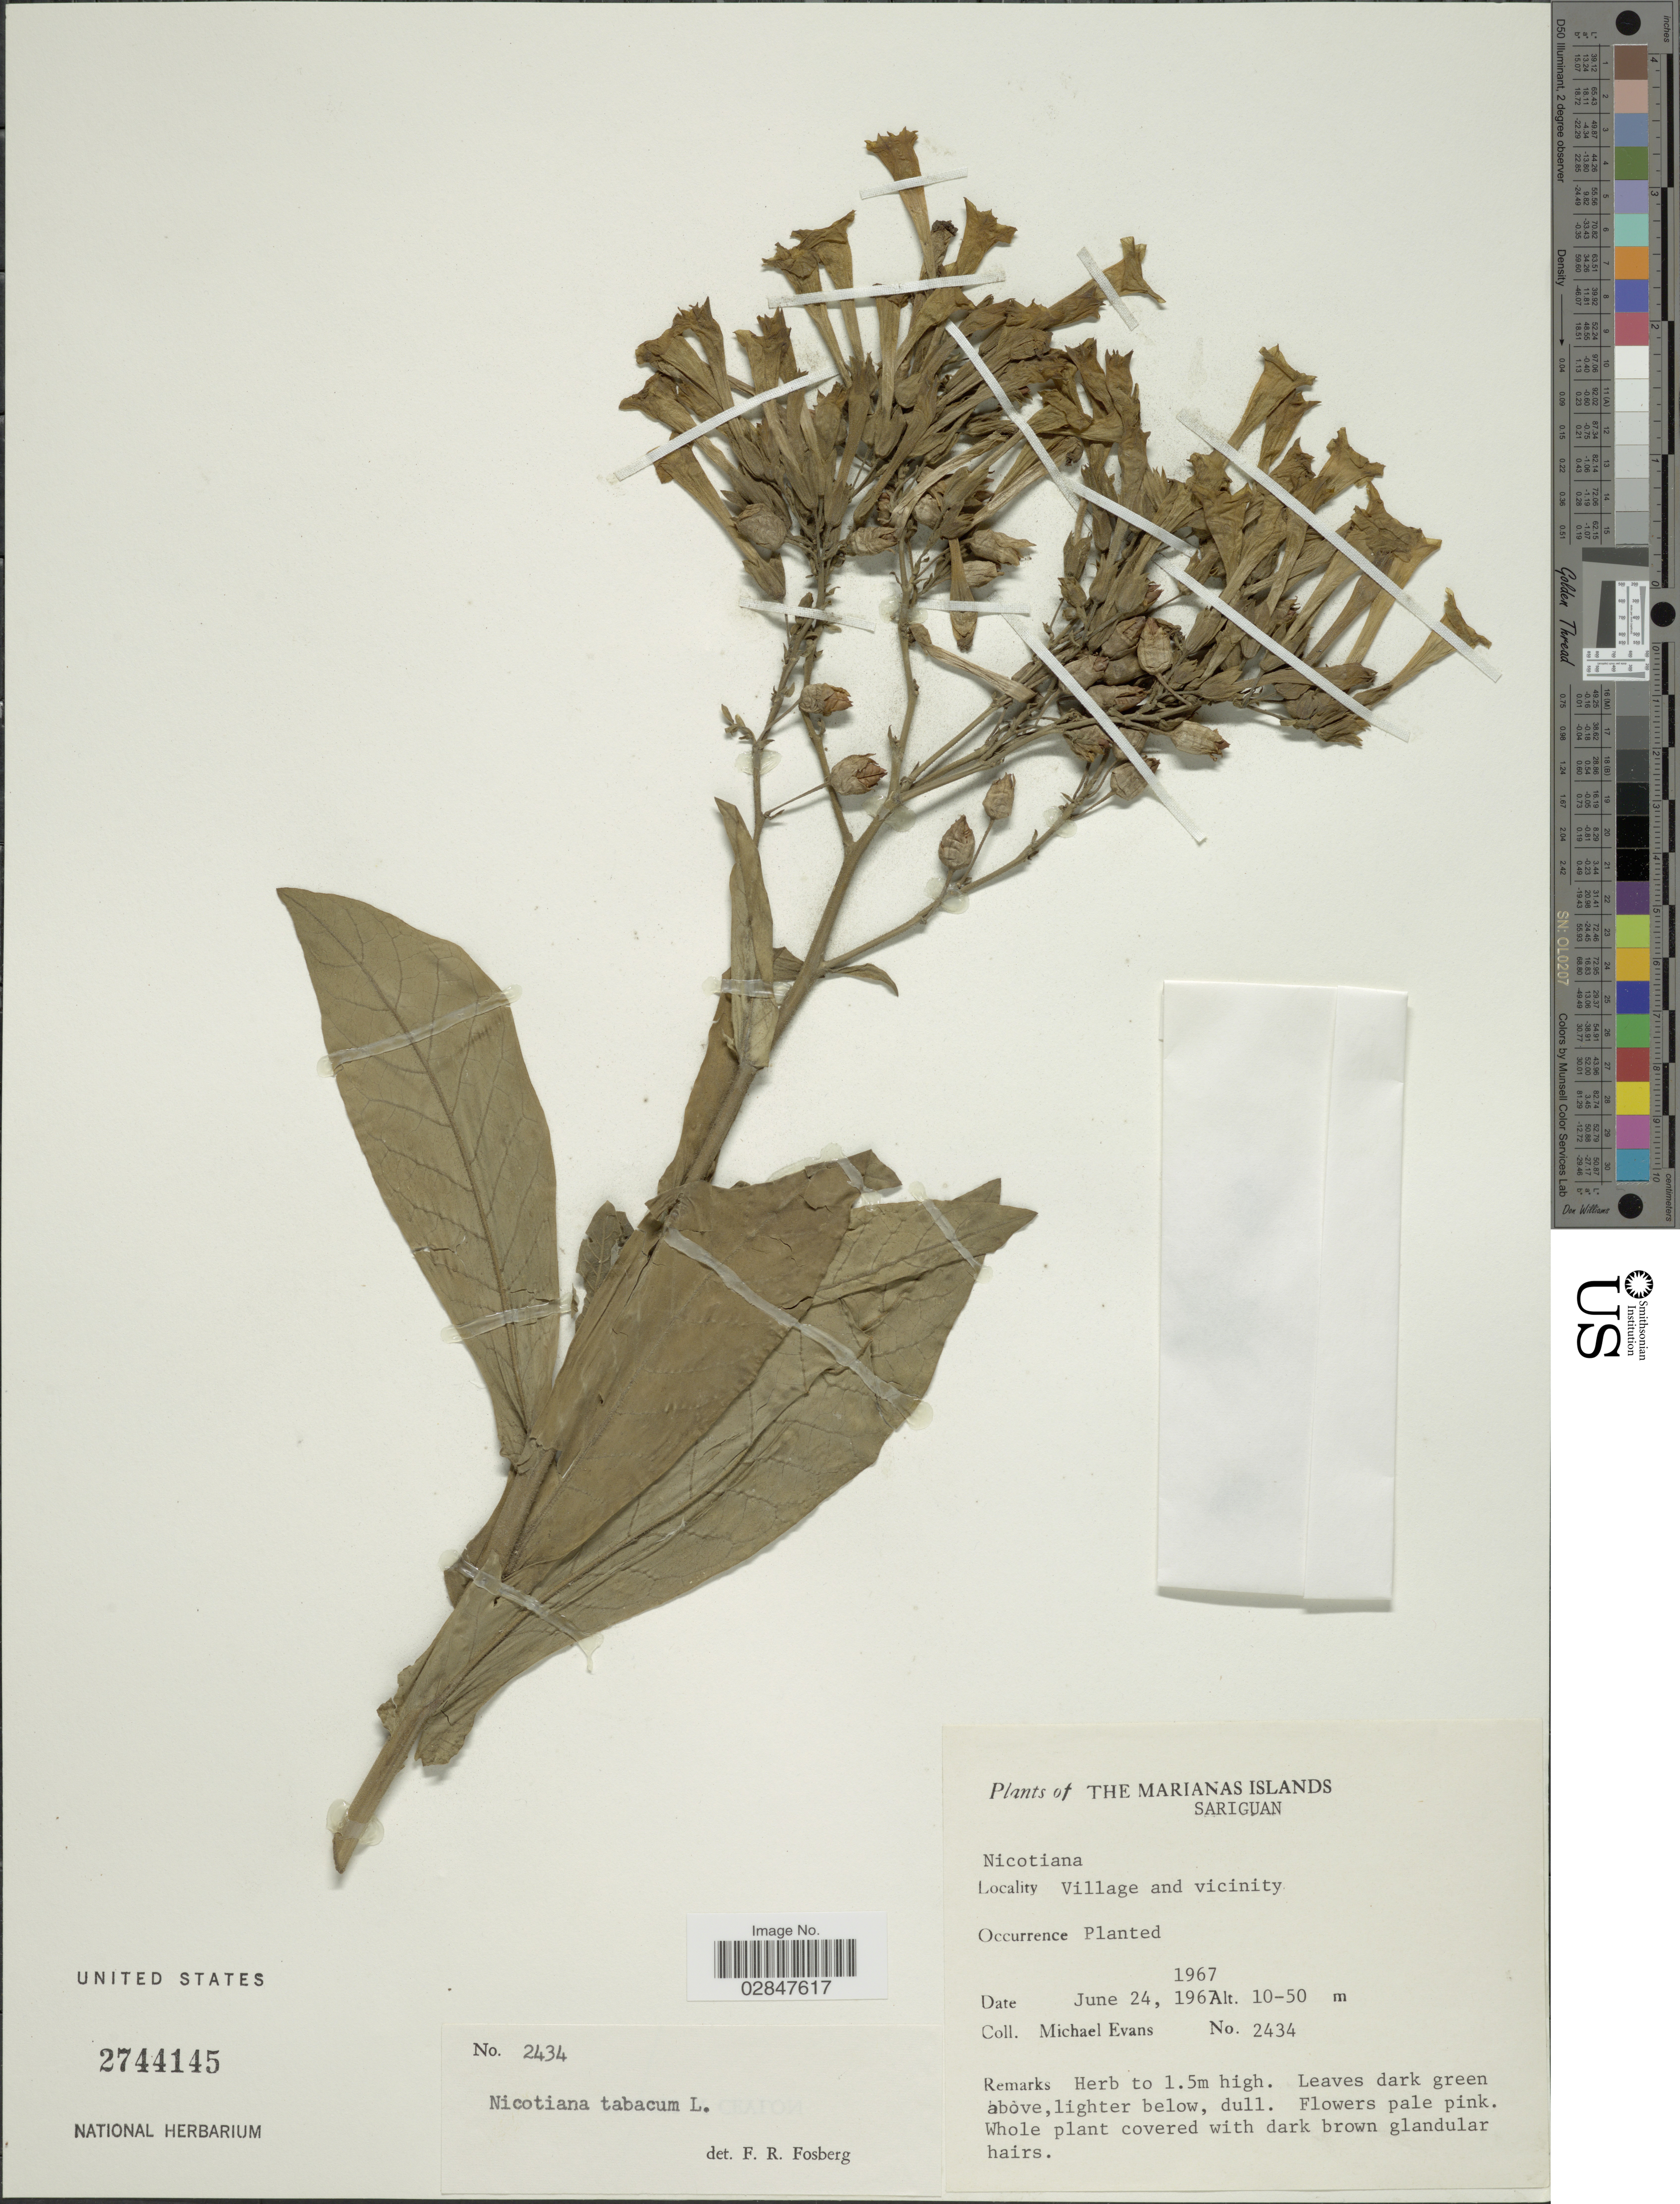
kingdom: Plantae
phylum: Tracheophyta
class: Magnoliopsida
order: Solanales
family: Solanaceae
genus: Nicotiana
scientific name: Nicotiana tabacum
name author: L.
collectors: M. Evans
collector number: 2434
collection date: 1967-06-24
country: Northern Mariana Islands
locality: Marianas Islands. Sariguan. Village and vicinity.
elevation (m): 10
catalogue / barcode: US 2744145